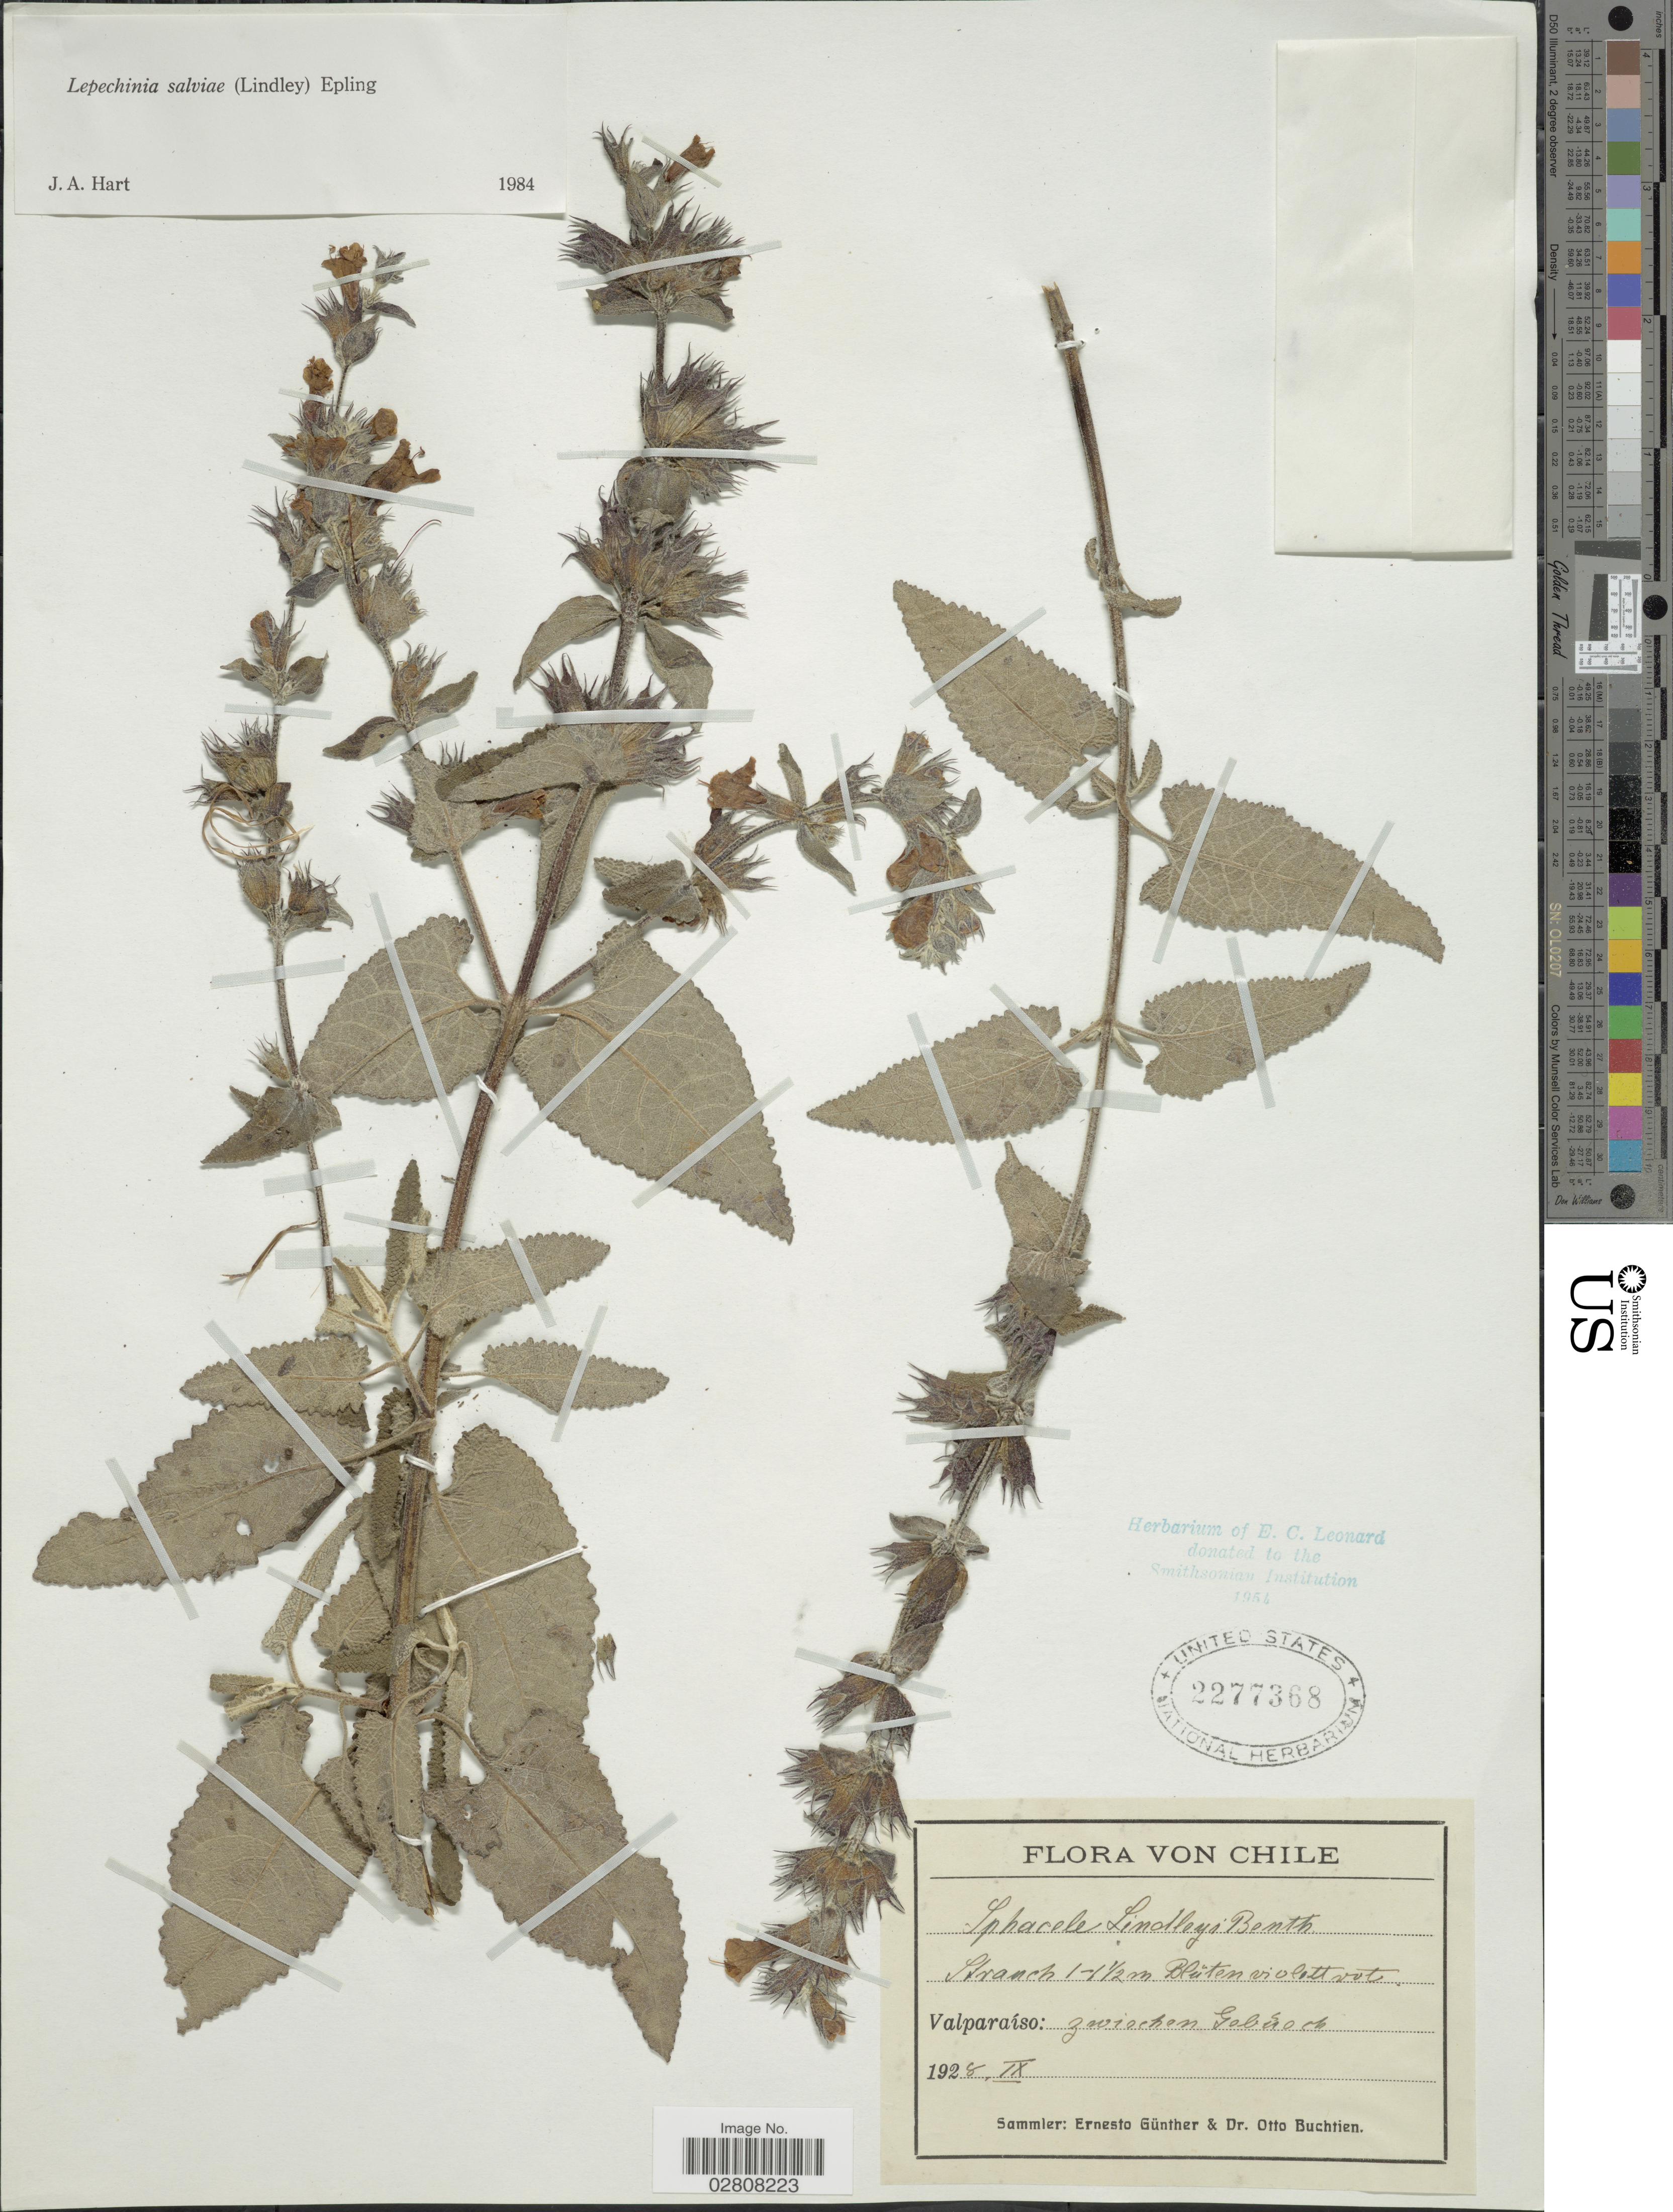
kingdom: Plantae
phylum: Tracheophyta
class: Magnoliopsida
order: Lamiales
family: Lamiaceae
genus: Lepechinia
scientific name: Lepechinia salviae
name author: (Lindl.) Epling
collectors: E. Gunther & O. Buchtien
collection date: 1928-09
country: Chile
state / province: Valparaíso (V)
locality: Zwischen Gobüock.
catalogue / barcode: US 2277368